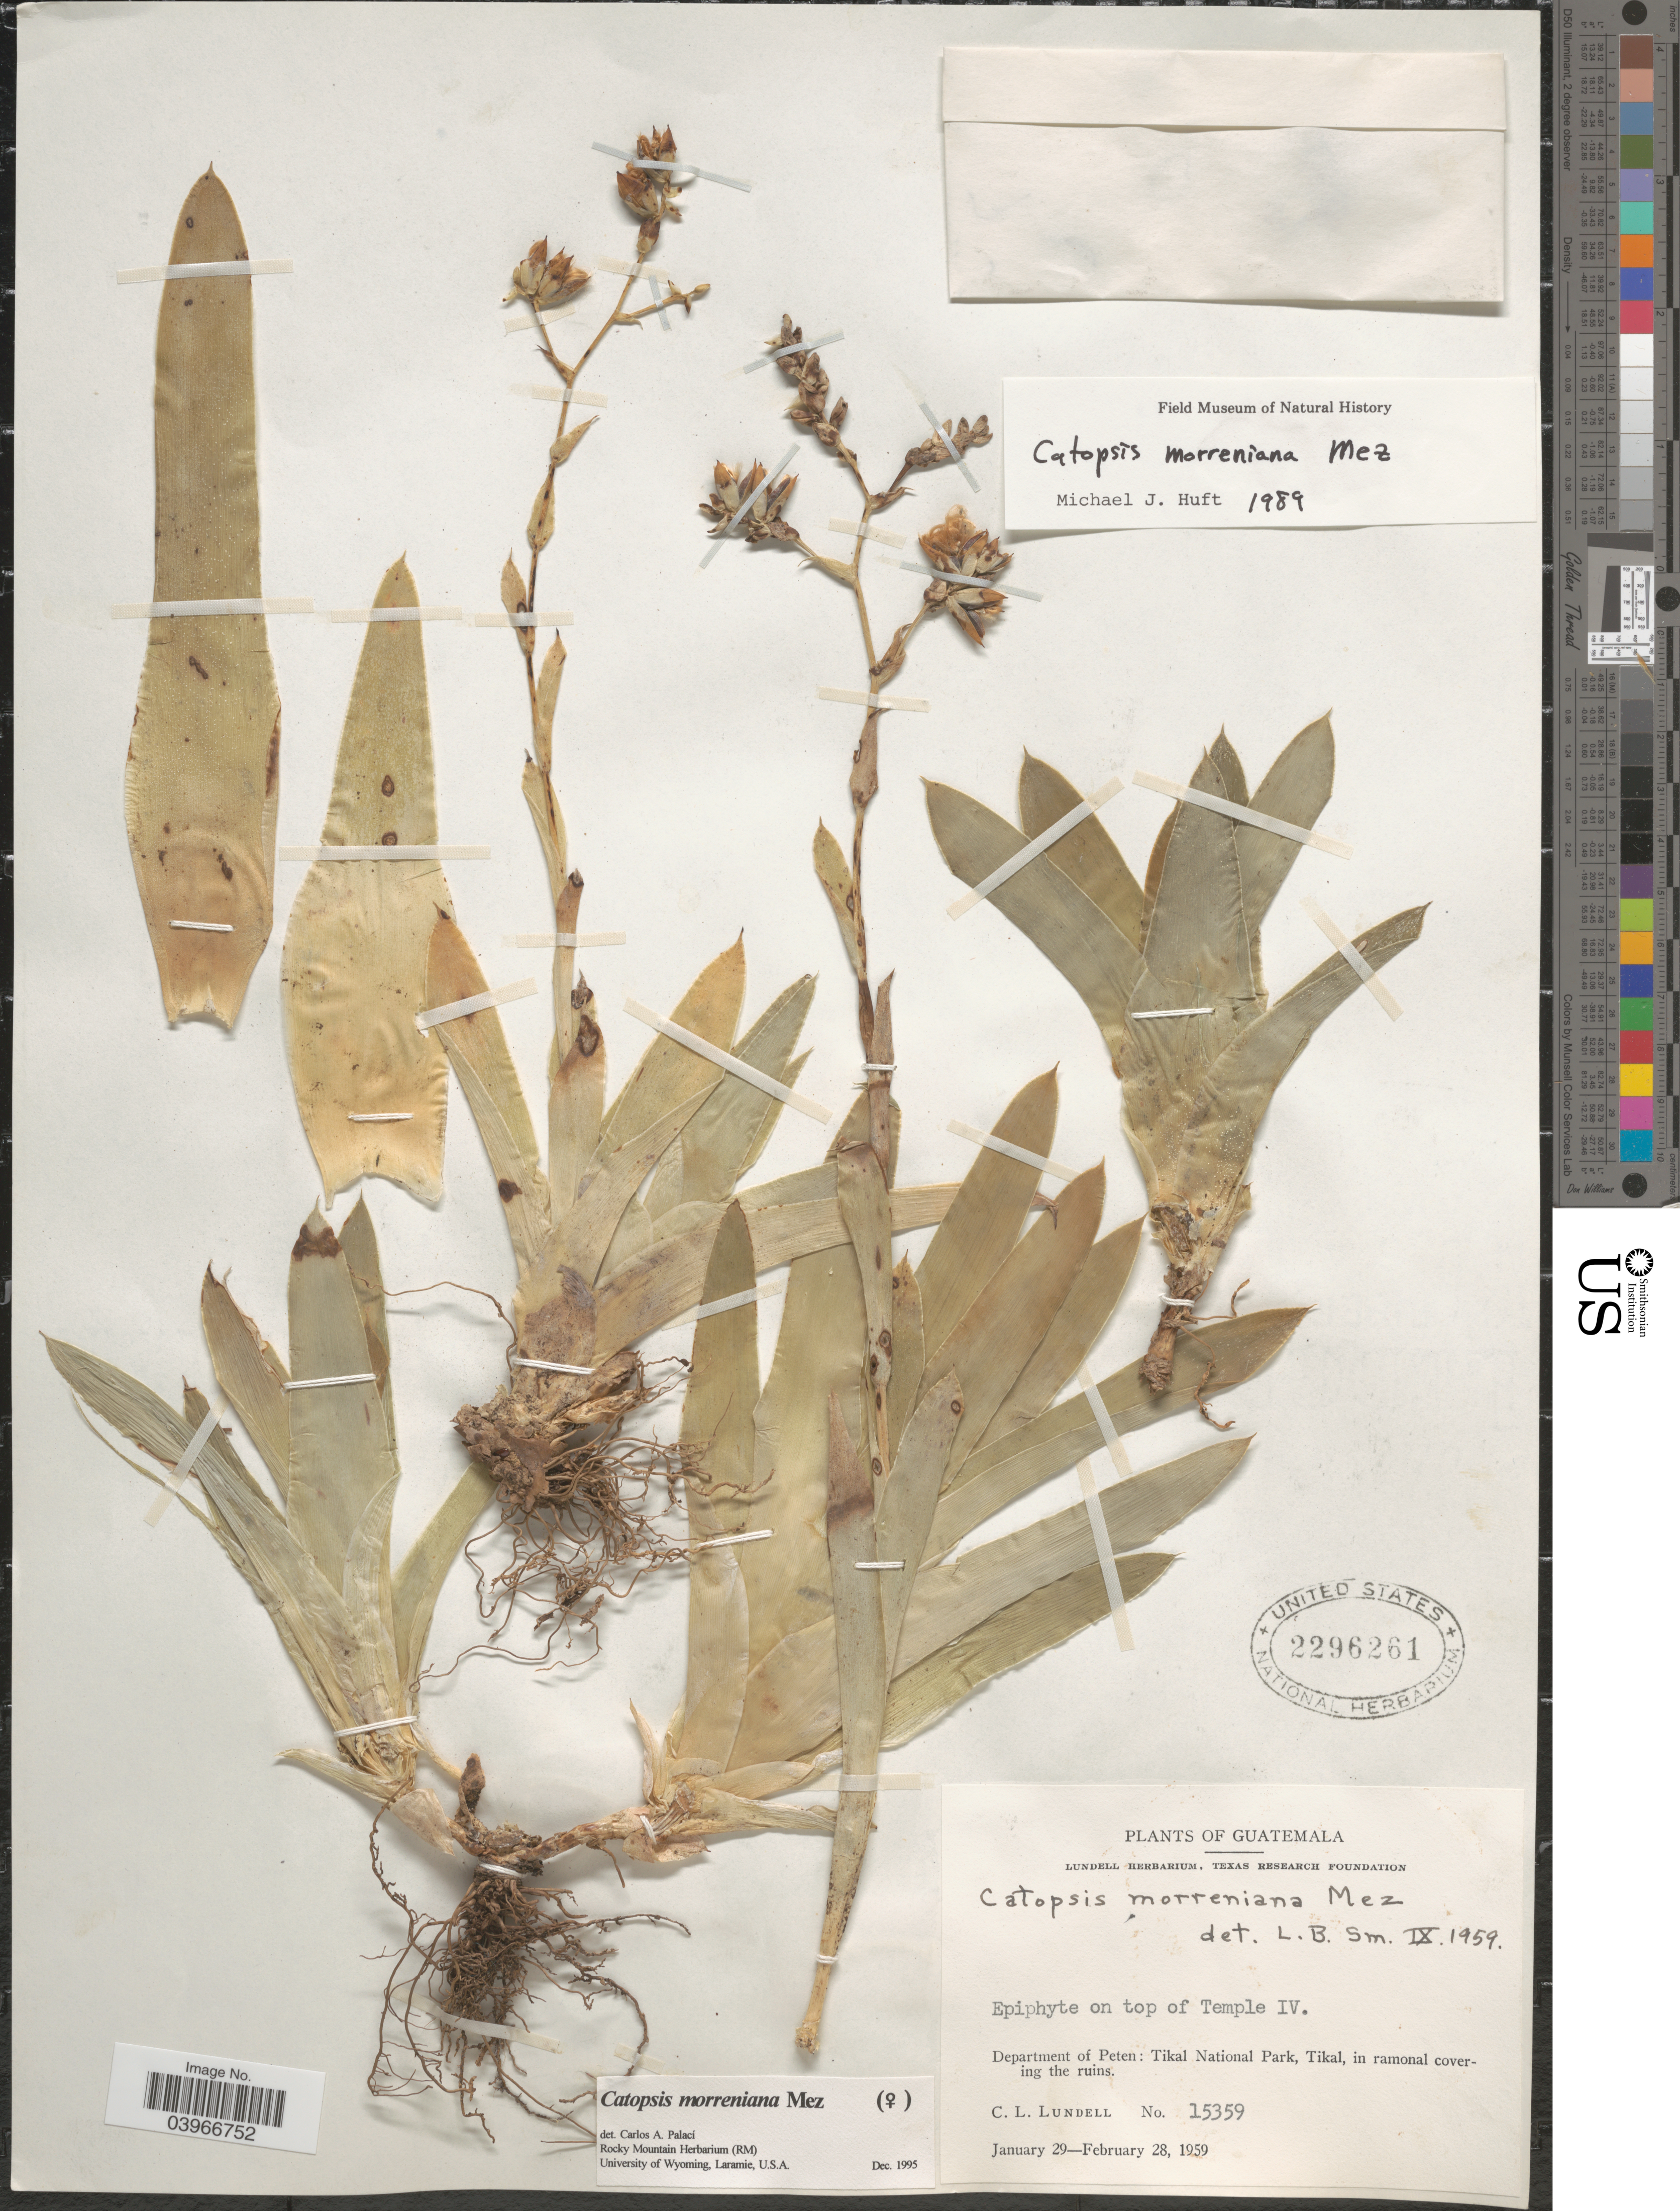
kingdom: Plantae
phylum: Tracheophyta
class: Liliopsida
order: Poales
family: Bromeliaceae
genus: Catopsis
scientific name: Catopsis morreniana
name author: Mez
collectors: C. L. Lundell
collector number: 15359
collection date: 1959-01-29/1959-02-28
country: Guatemala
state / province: El Peten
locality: On top of Temple IV. Department of Peten: Tikal National Park, Tikal, in ramonal covering the ruins.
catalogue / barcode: US 2296261